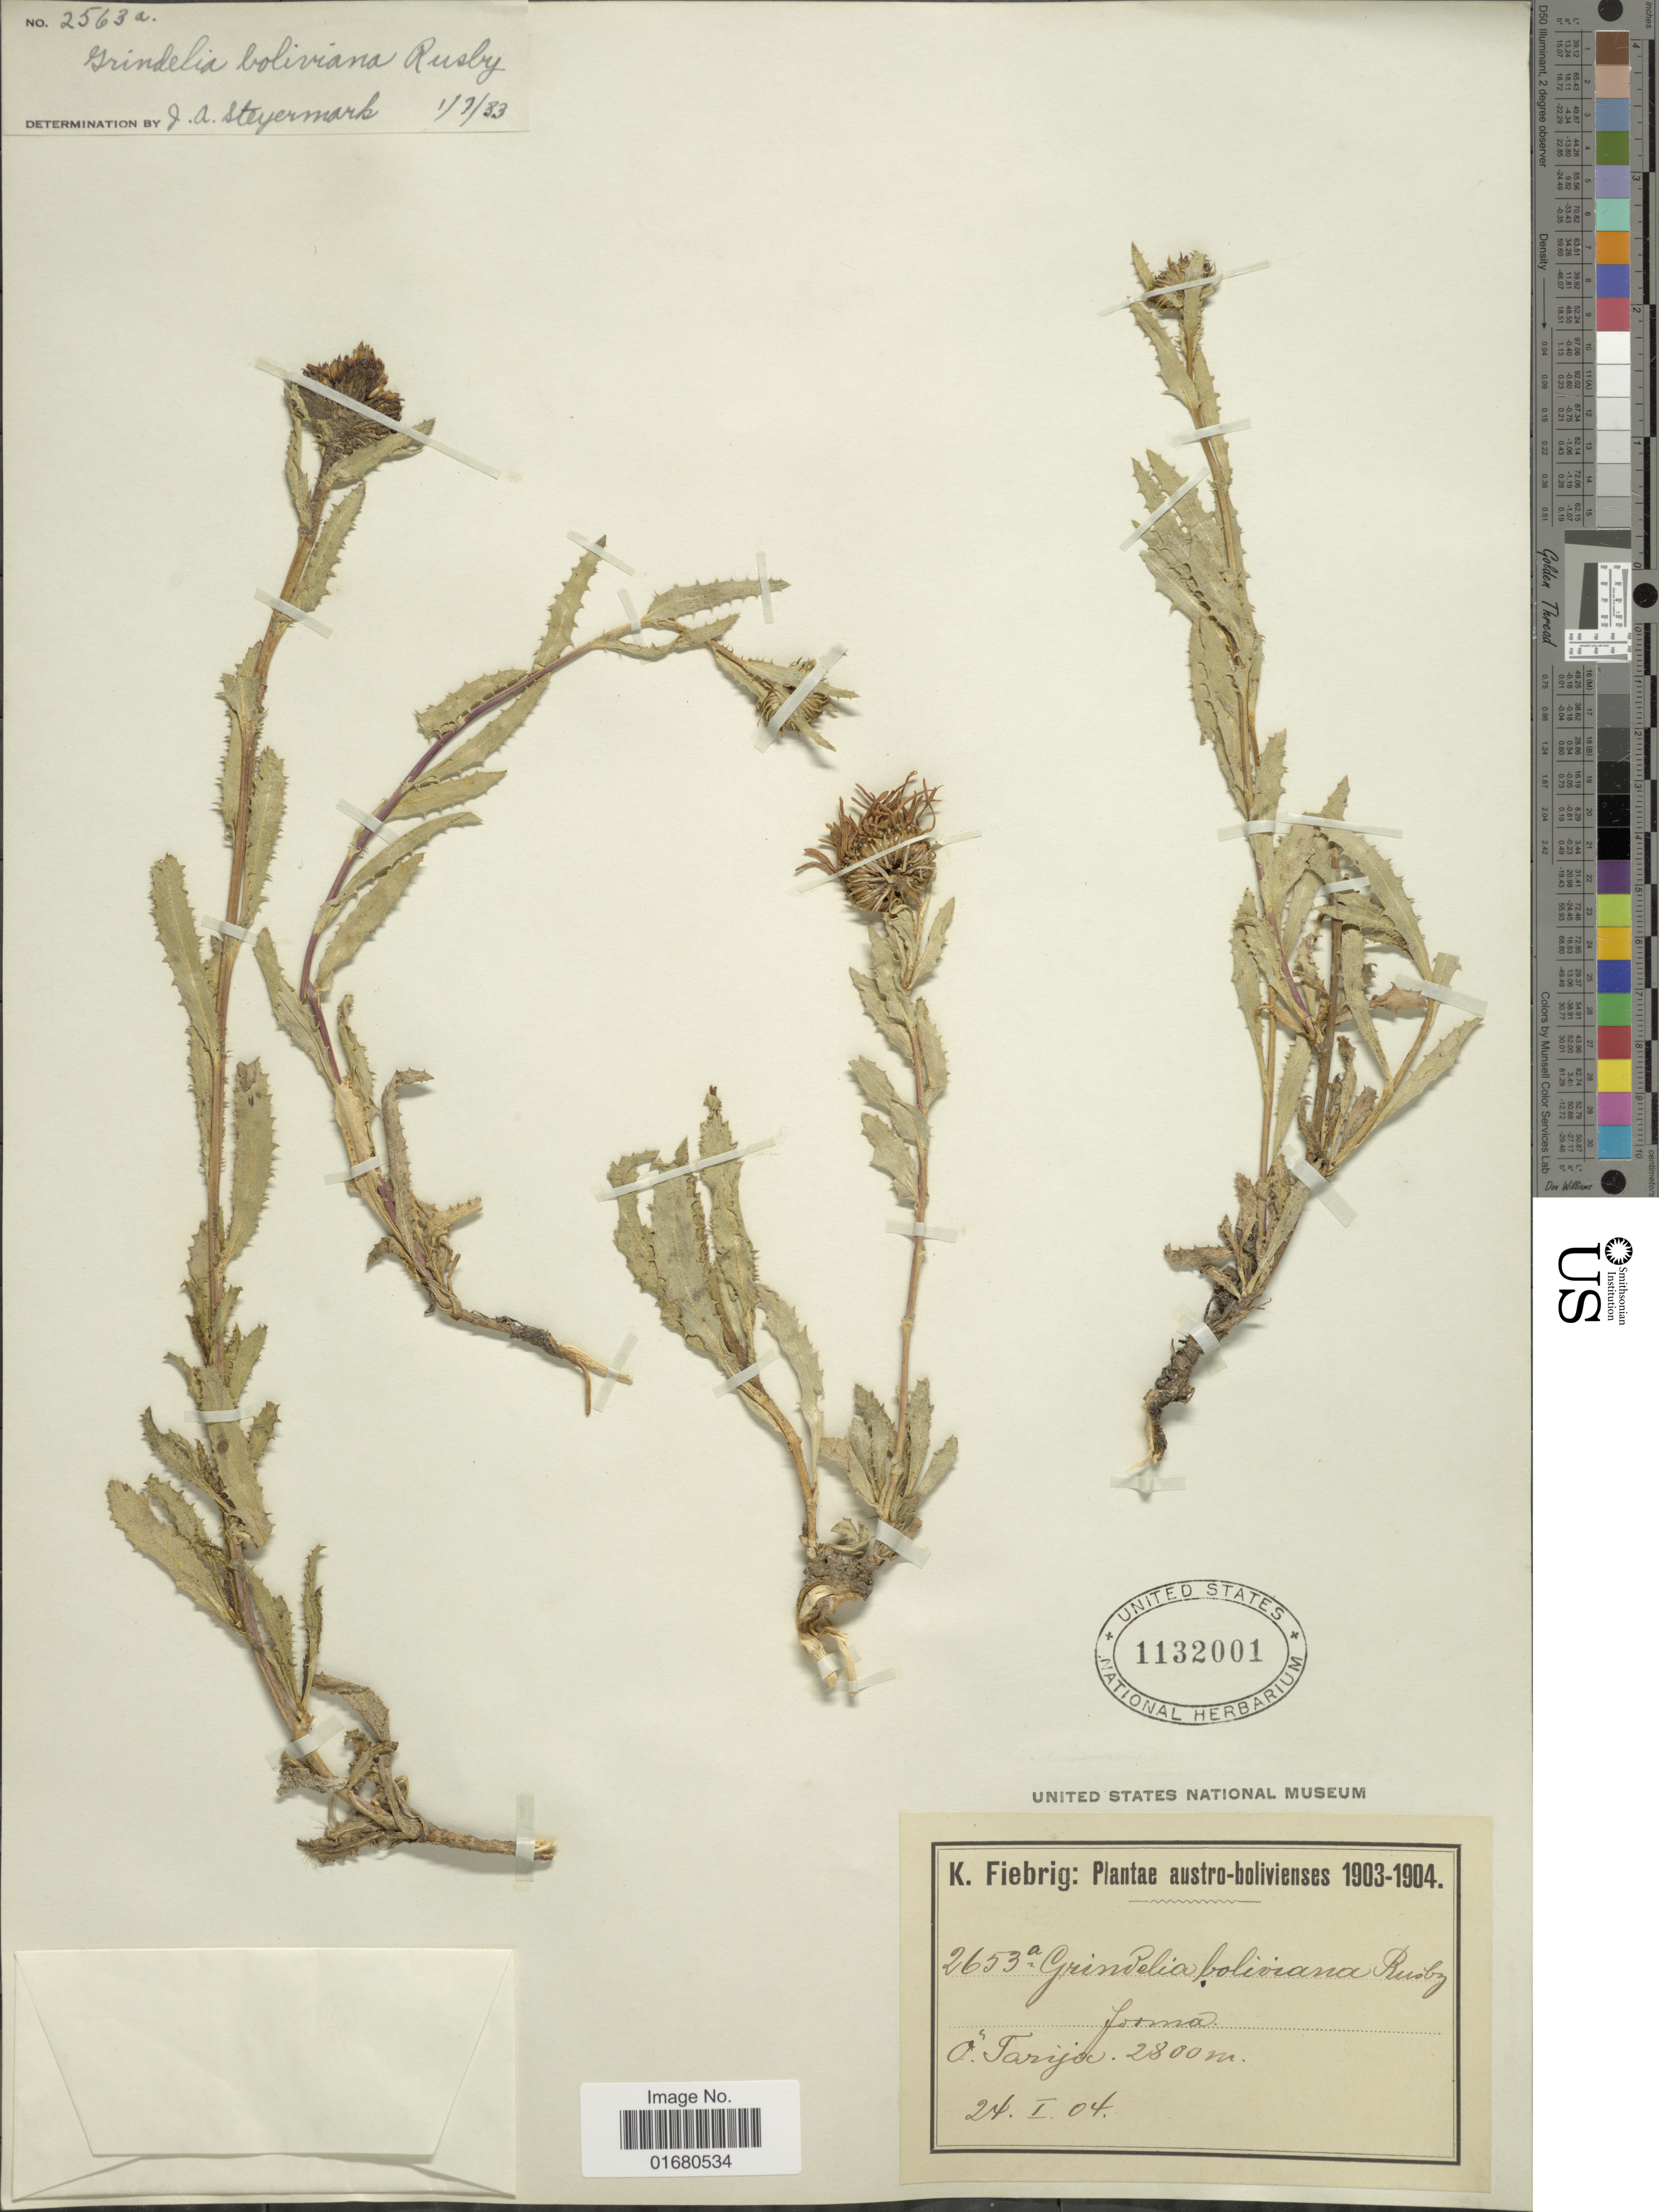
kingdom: Plantae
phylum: Tracheophyta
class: Magnoliopsida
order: Asterales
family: Asteraceae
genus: Grindelia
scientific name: Grindelia boliviana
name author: Rusby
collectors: K. Fiebrig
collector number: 2653a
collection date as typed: Transcribed d/m/y: 24/1/4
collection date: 1904-01-24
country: Bolivia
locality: Tarija.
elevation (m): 2800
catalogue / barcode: US 1132001